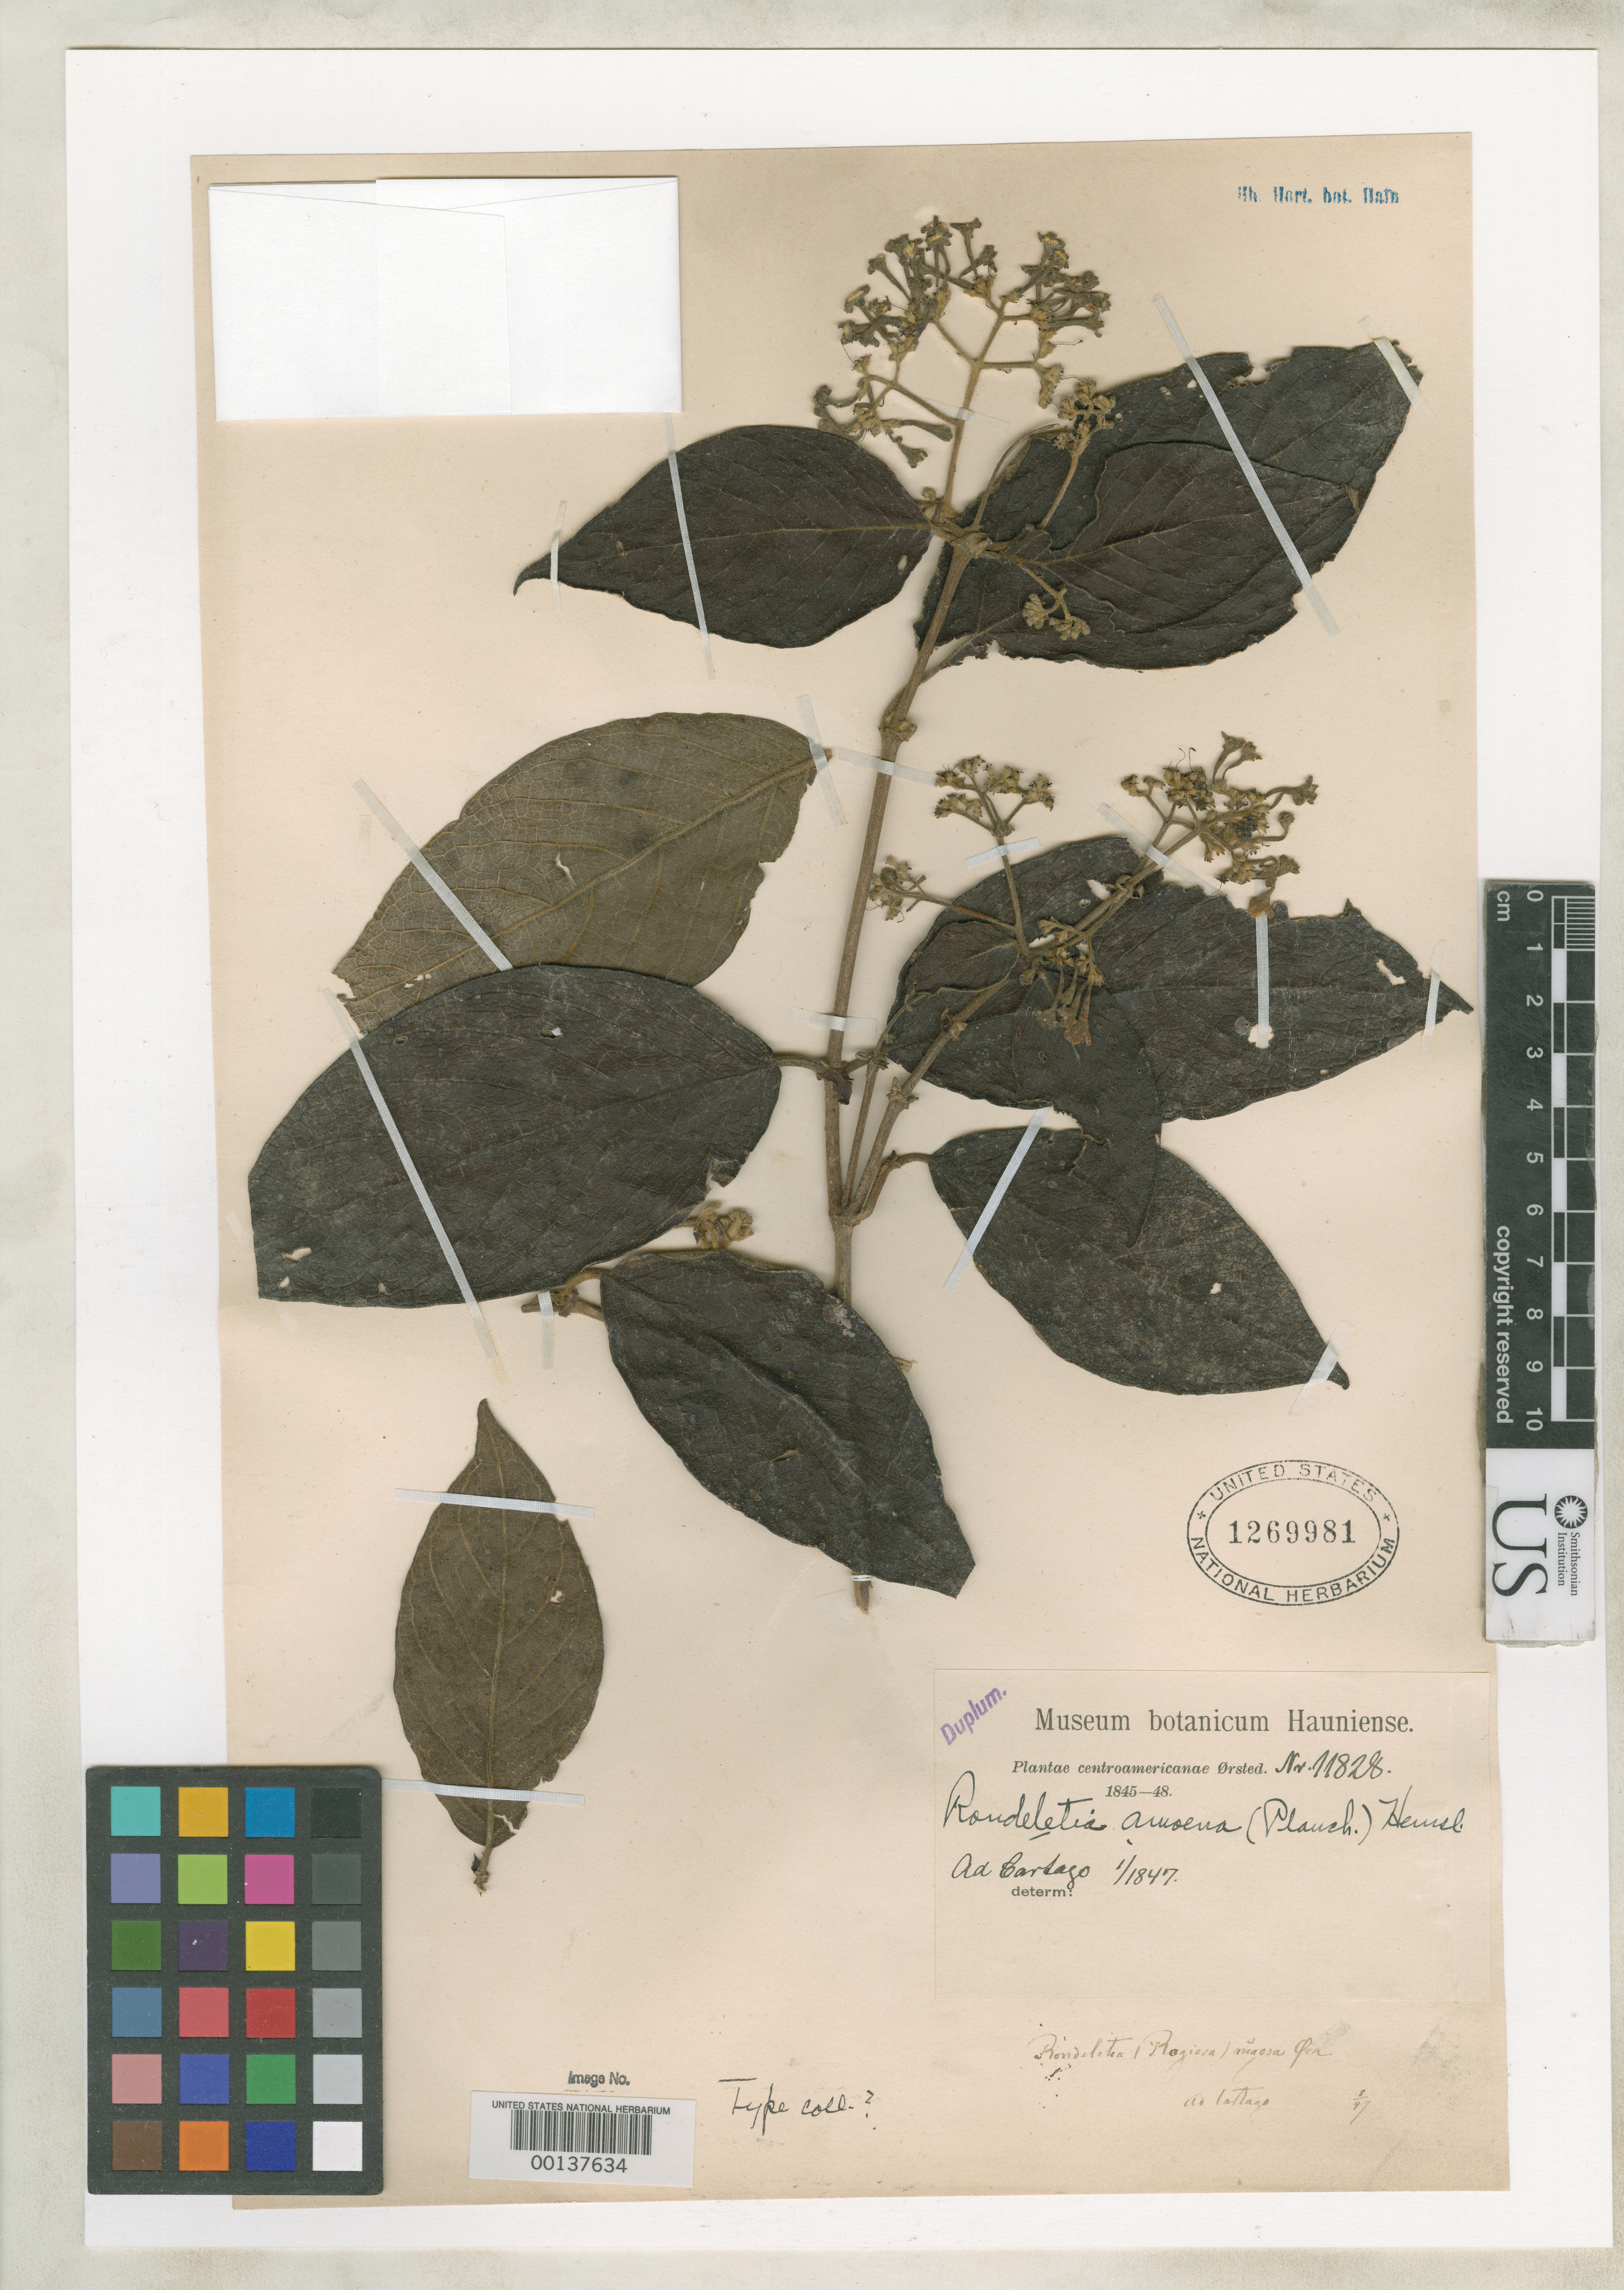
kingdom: Plantae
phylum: Tracheophyta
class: Magnoliopsida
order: Gentianales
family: Rubiaceae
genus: Rondeletia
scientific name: Rondeletia rugosa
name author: Benth. ex Oerst.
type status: Type Fragment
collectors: A. S. Oersted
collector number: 11828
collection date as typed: Jan 1847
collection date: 1847-01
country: Costa Rica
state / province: Cartago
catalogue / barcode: US 1269981